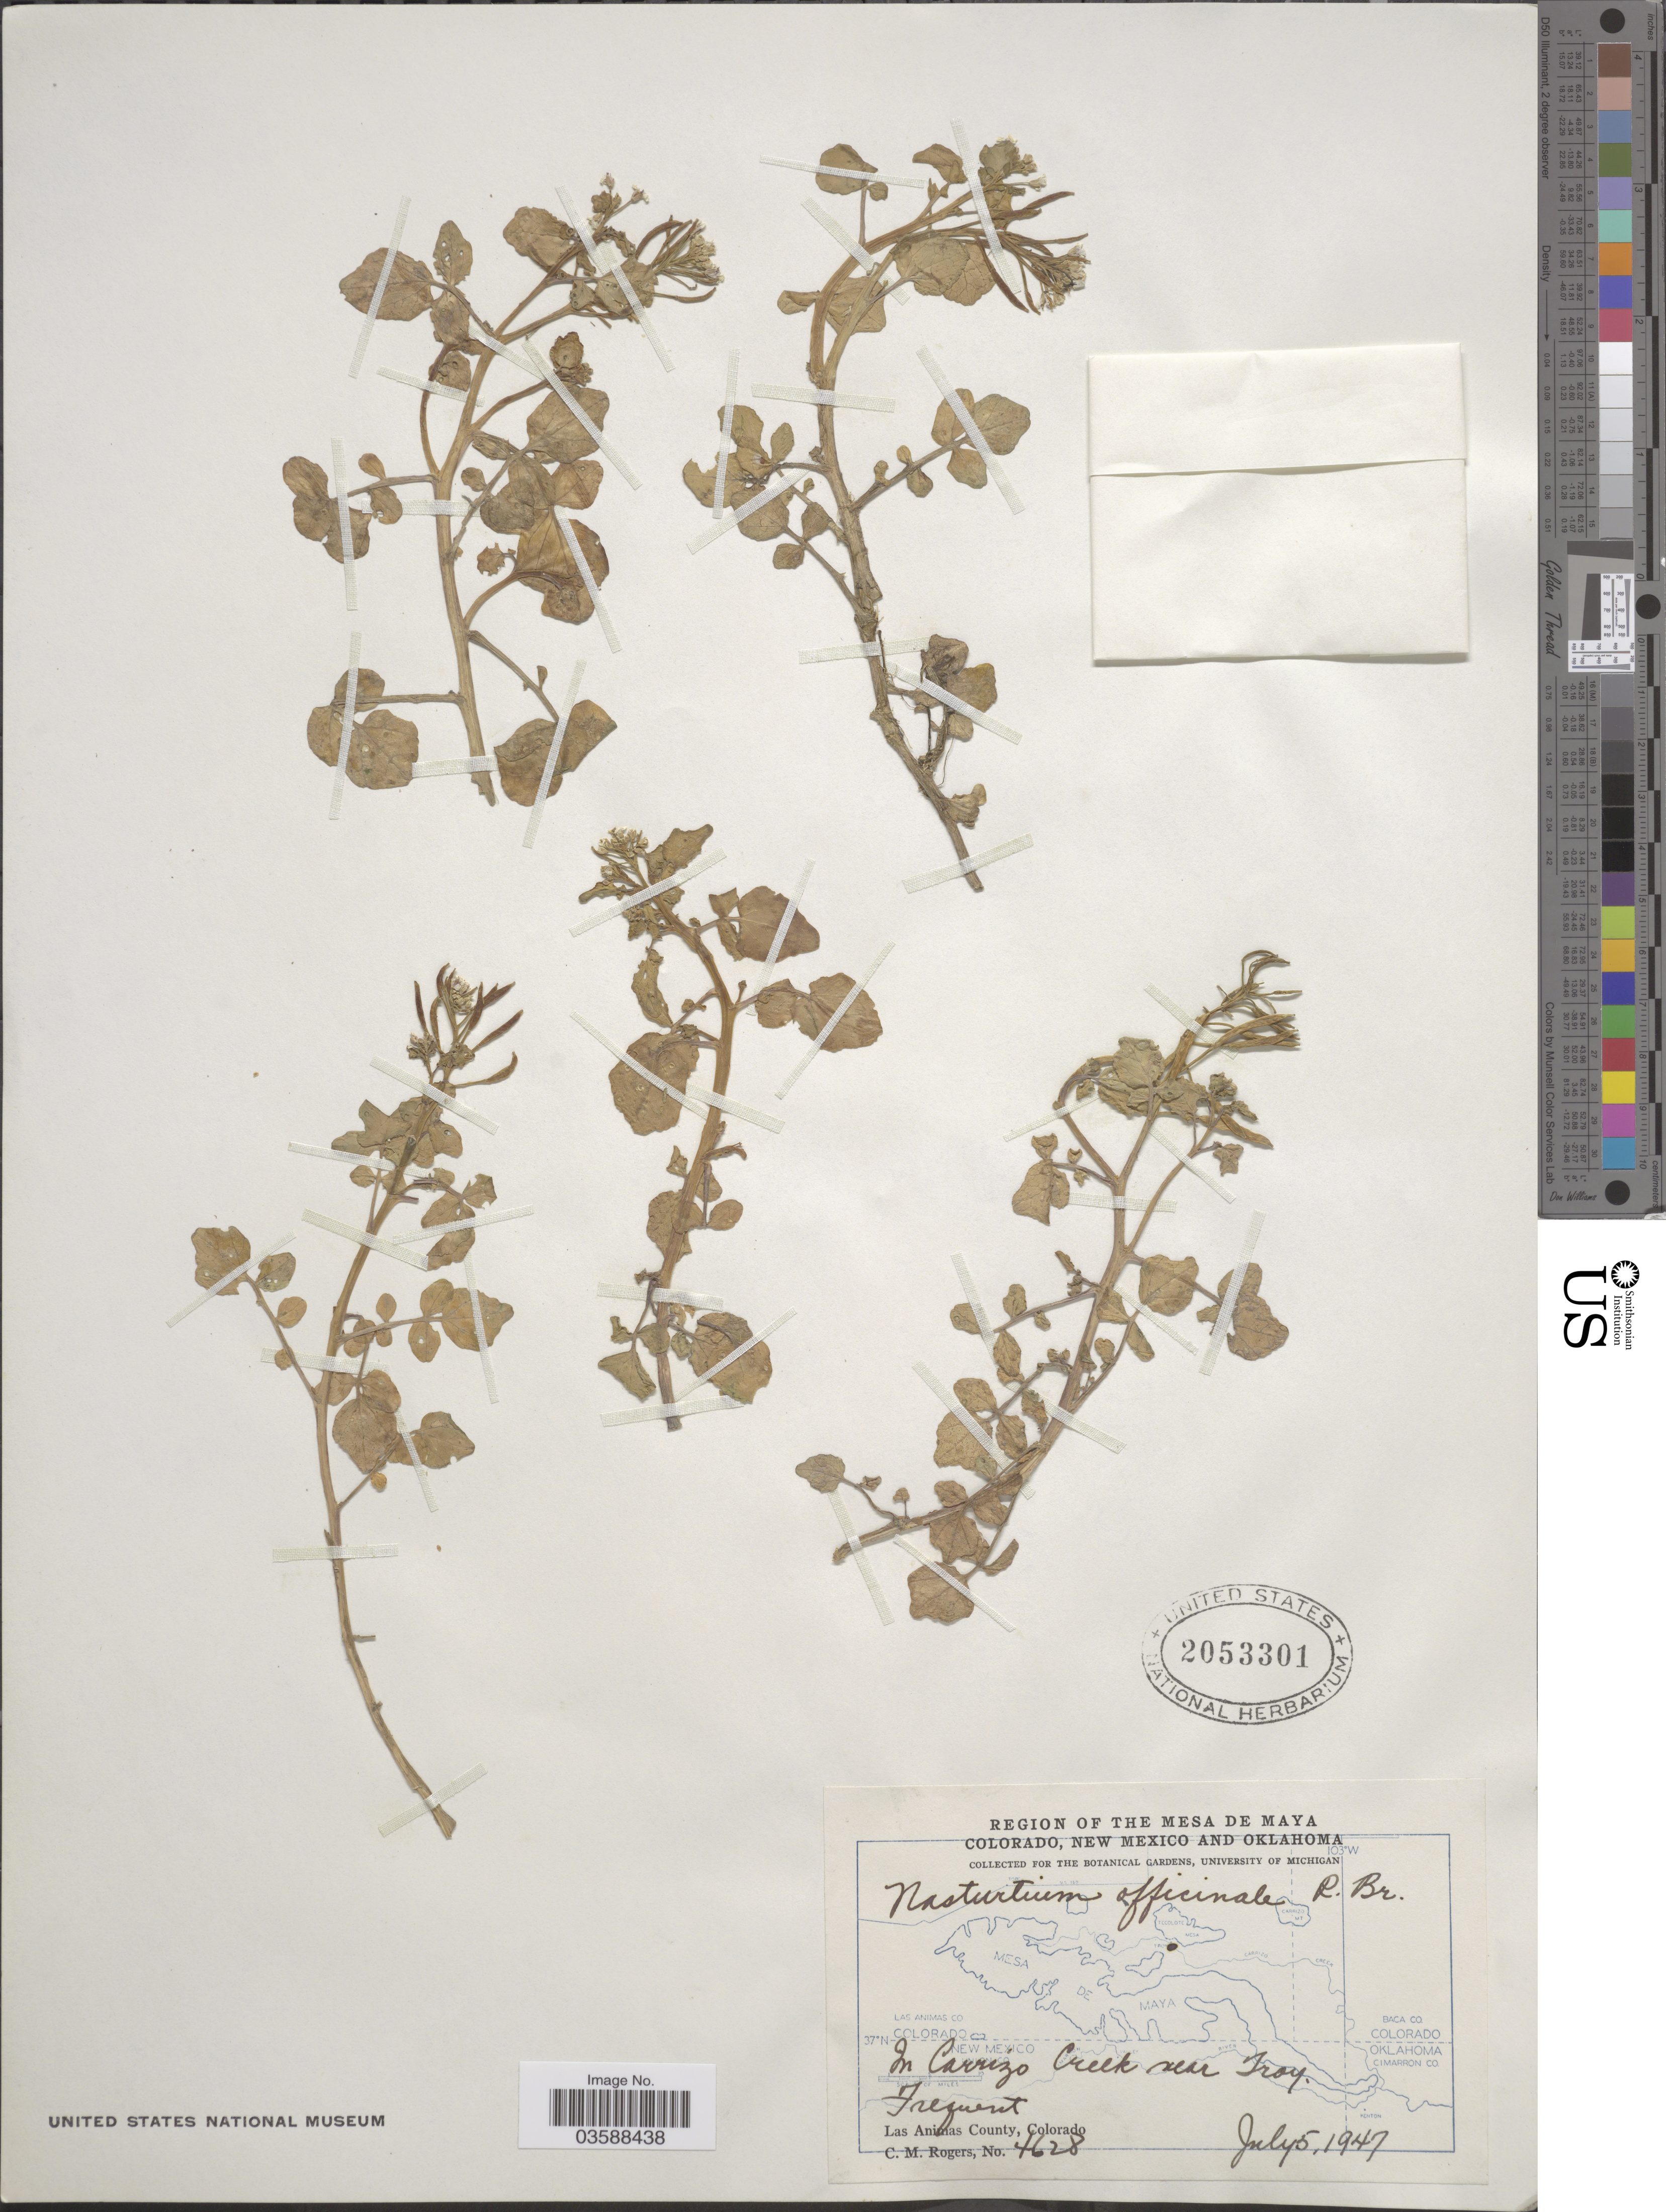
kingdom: Plantae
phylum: Tracheophyta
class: Magnoliopsida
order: Brassicales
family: Brassicaceae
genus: Nasturtium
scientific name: Nasturtium officinale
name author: R. Br.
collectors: C. M. Rogers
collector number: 4628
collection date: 1947-07-05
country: United States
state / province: Colorado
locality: Region Of The Mesa De Maya; In Carrizo Creek near Troy. Las Animas County.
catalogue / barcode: US 2053301